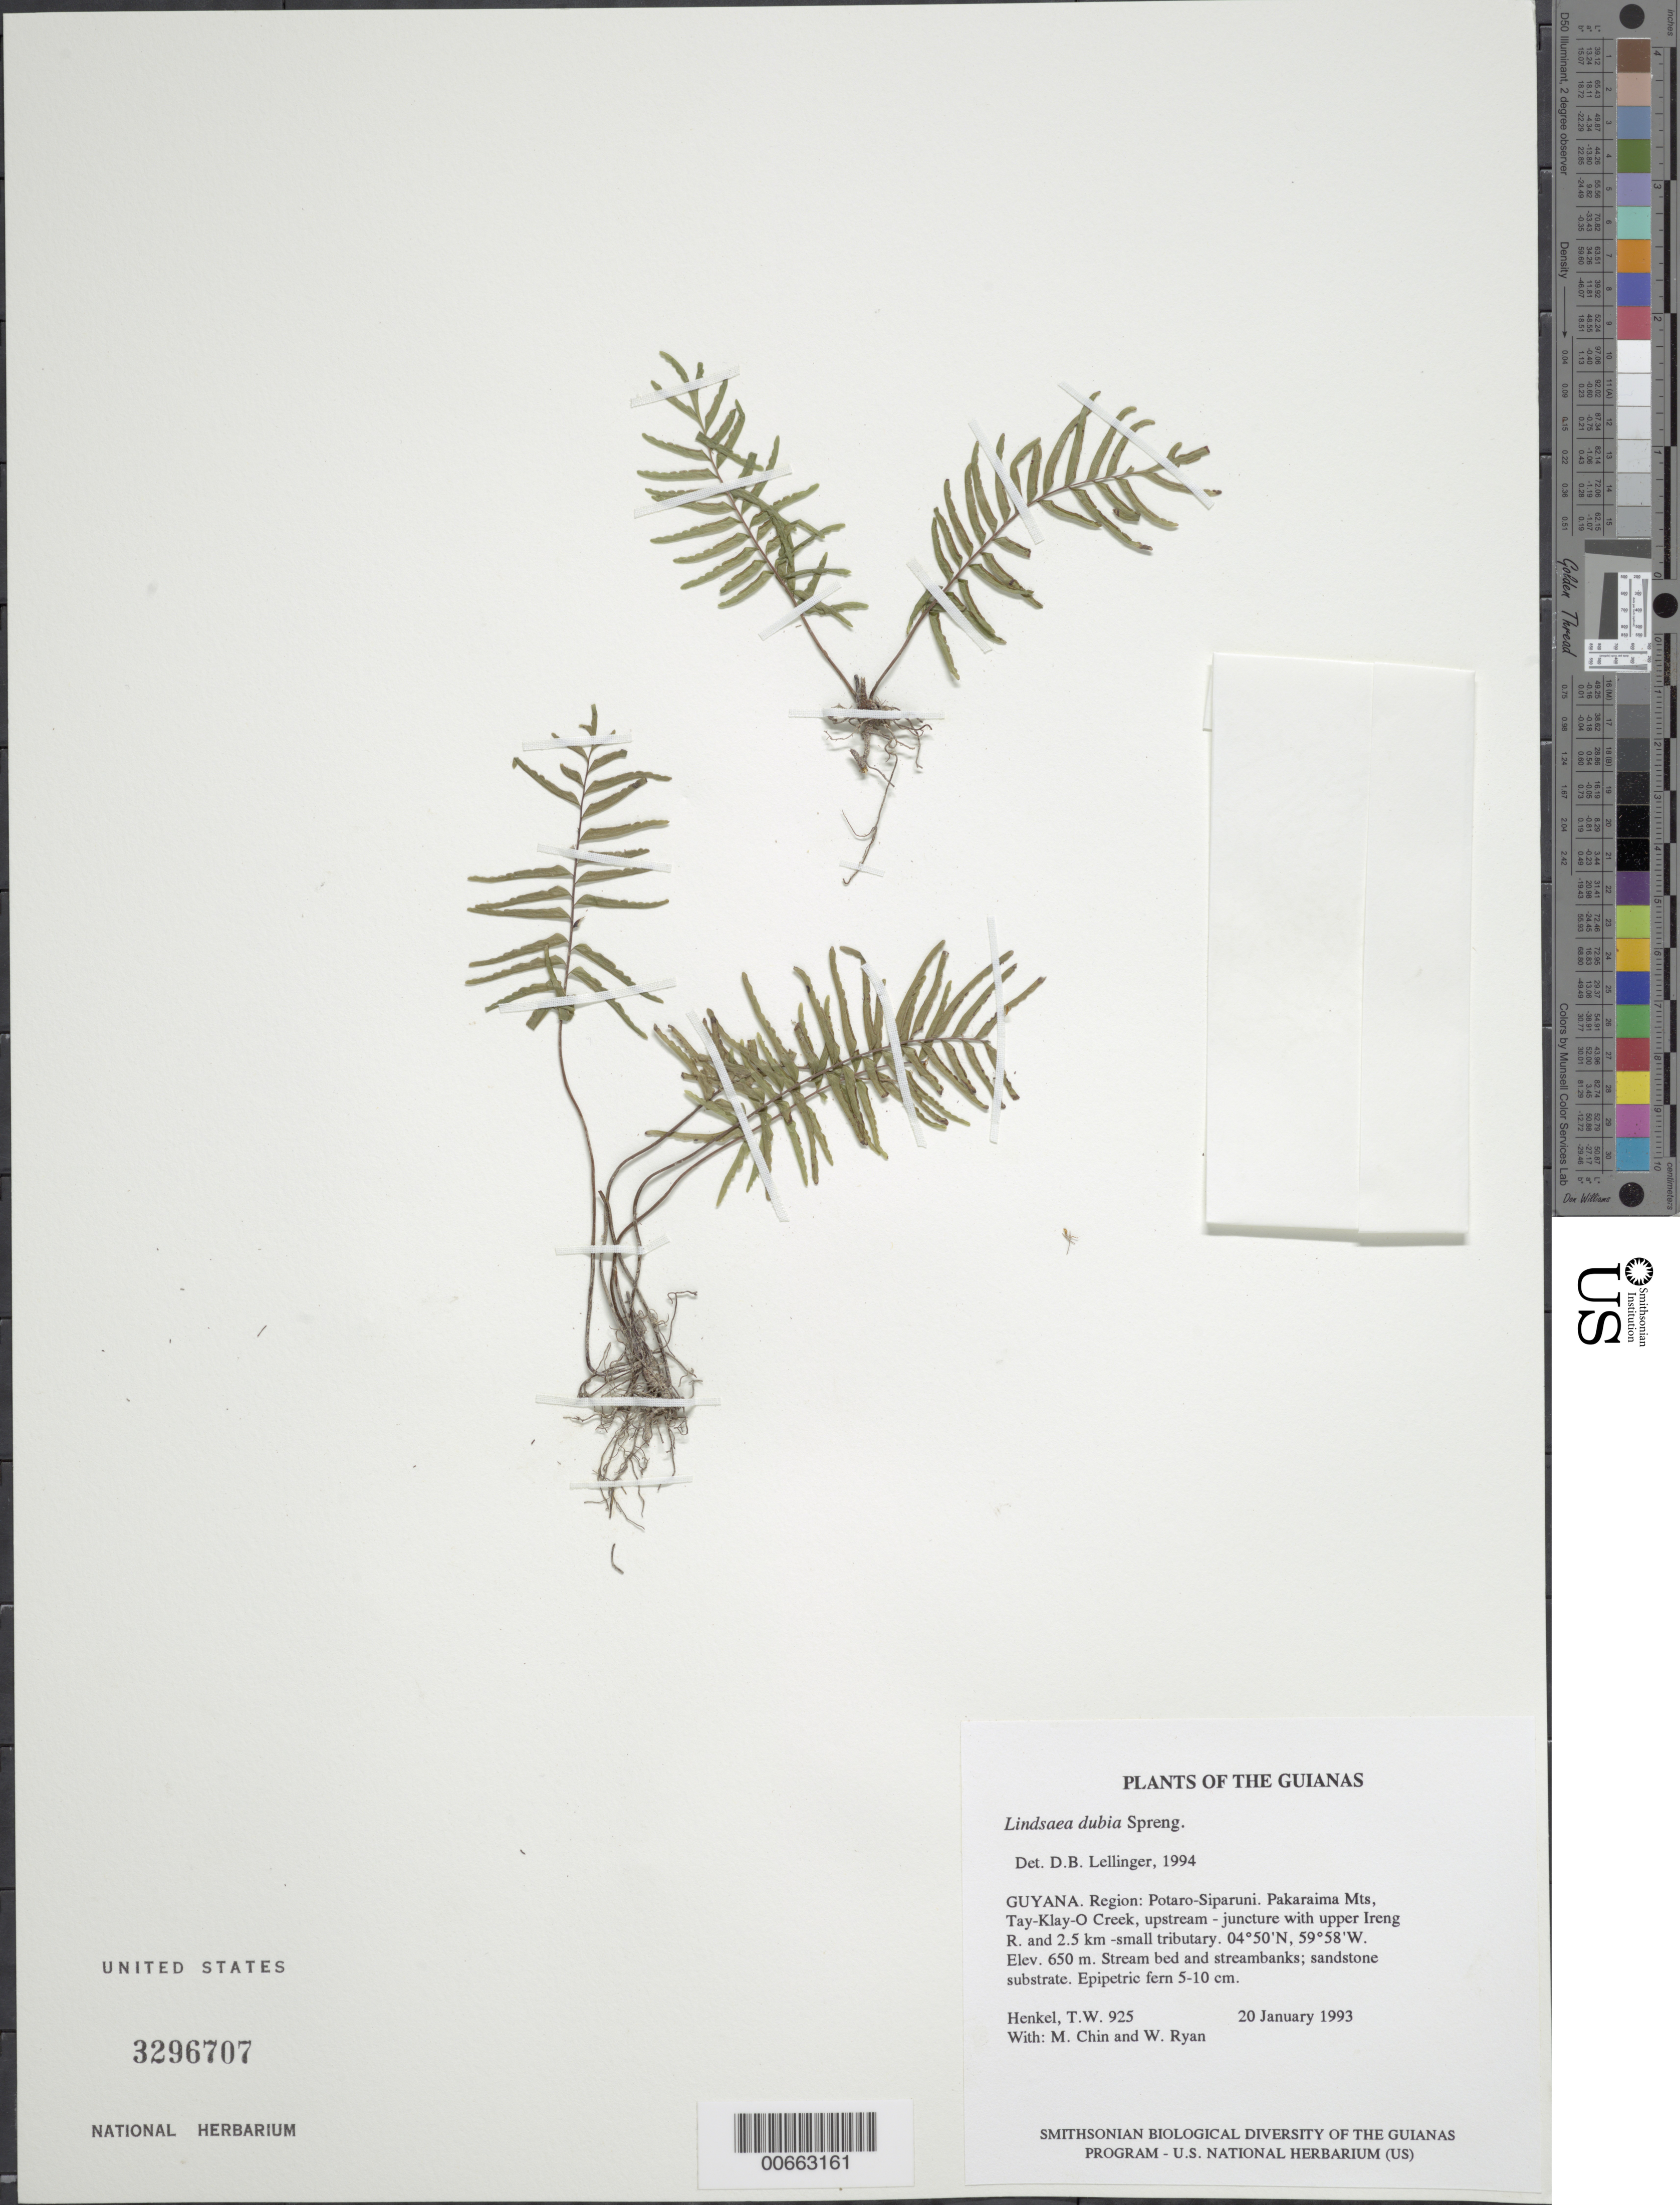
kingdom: Plantae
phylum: Tracheophyta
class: Polypodiopsida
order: Polypodiales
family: Lindsaeaceae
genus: Lindsaea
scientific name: Lindsaea dubia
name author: Spreng.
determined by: Lellinger, David B., (BOT), Smithsonian Institution - National Museum of Natural History (UNITED STATES)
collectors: T. Henkel, M. Chin & W. Ryan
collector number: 925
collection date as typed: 20 January 1993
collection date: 1993-01-20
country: Guyana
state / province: Potaro-Siparuni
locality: Pakaraima Mts, Tay-Klay-O Creek, upstream - juncture with upper Ireng R. and 2.5 km -small tributary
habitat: Stream bed and streambanks; sandstone substrate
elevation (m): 650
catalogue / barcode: US 3296707